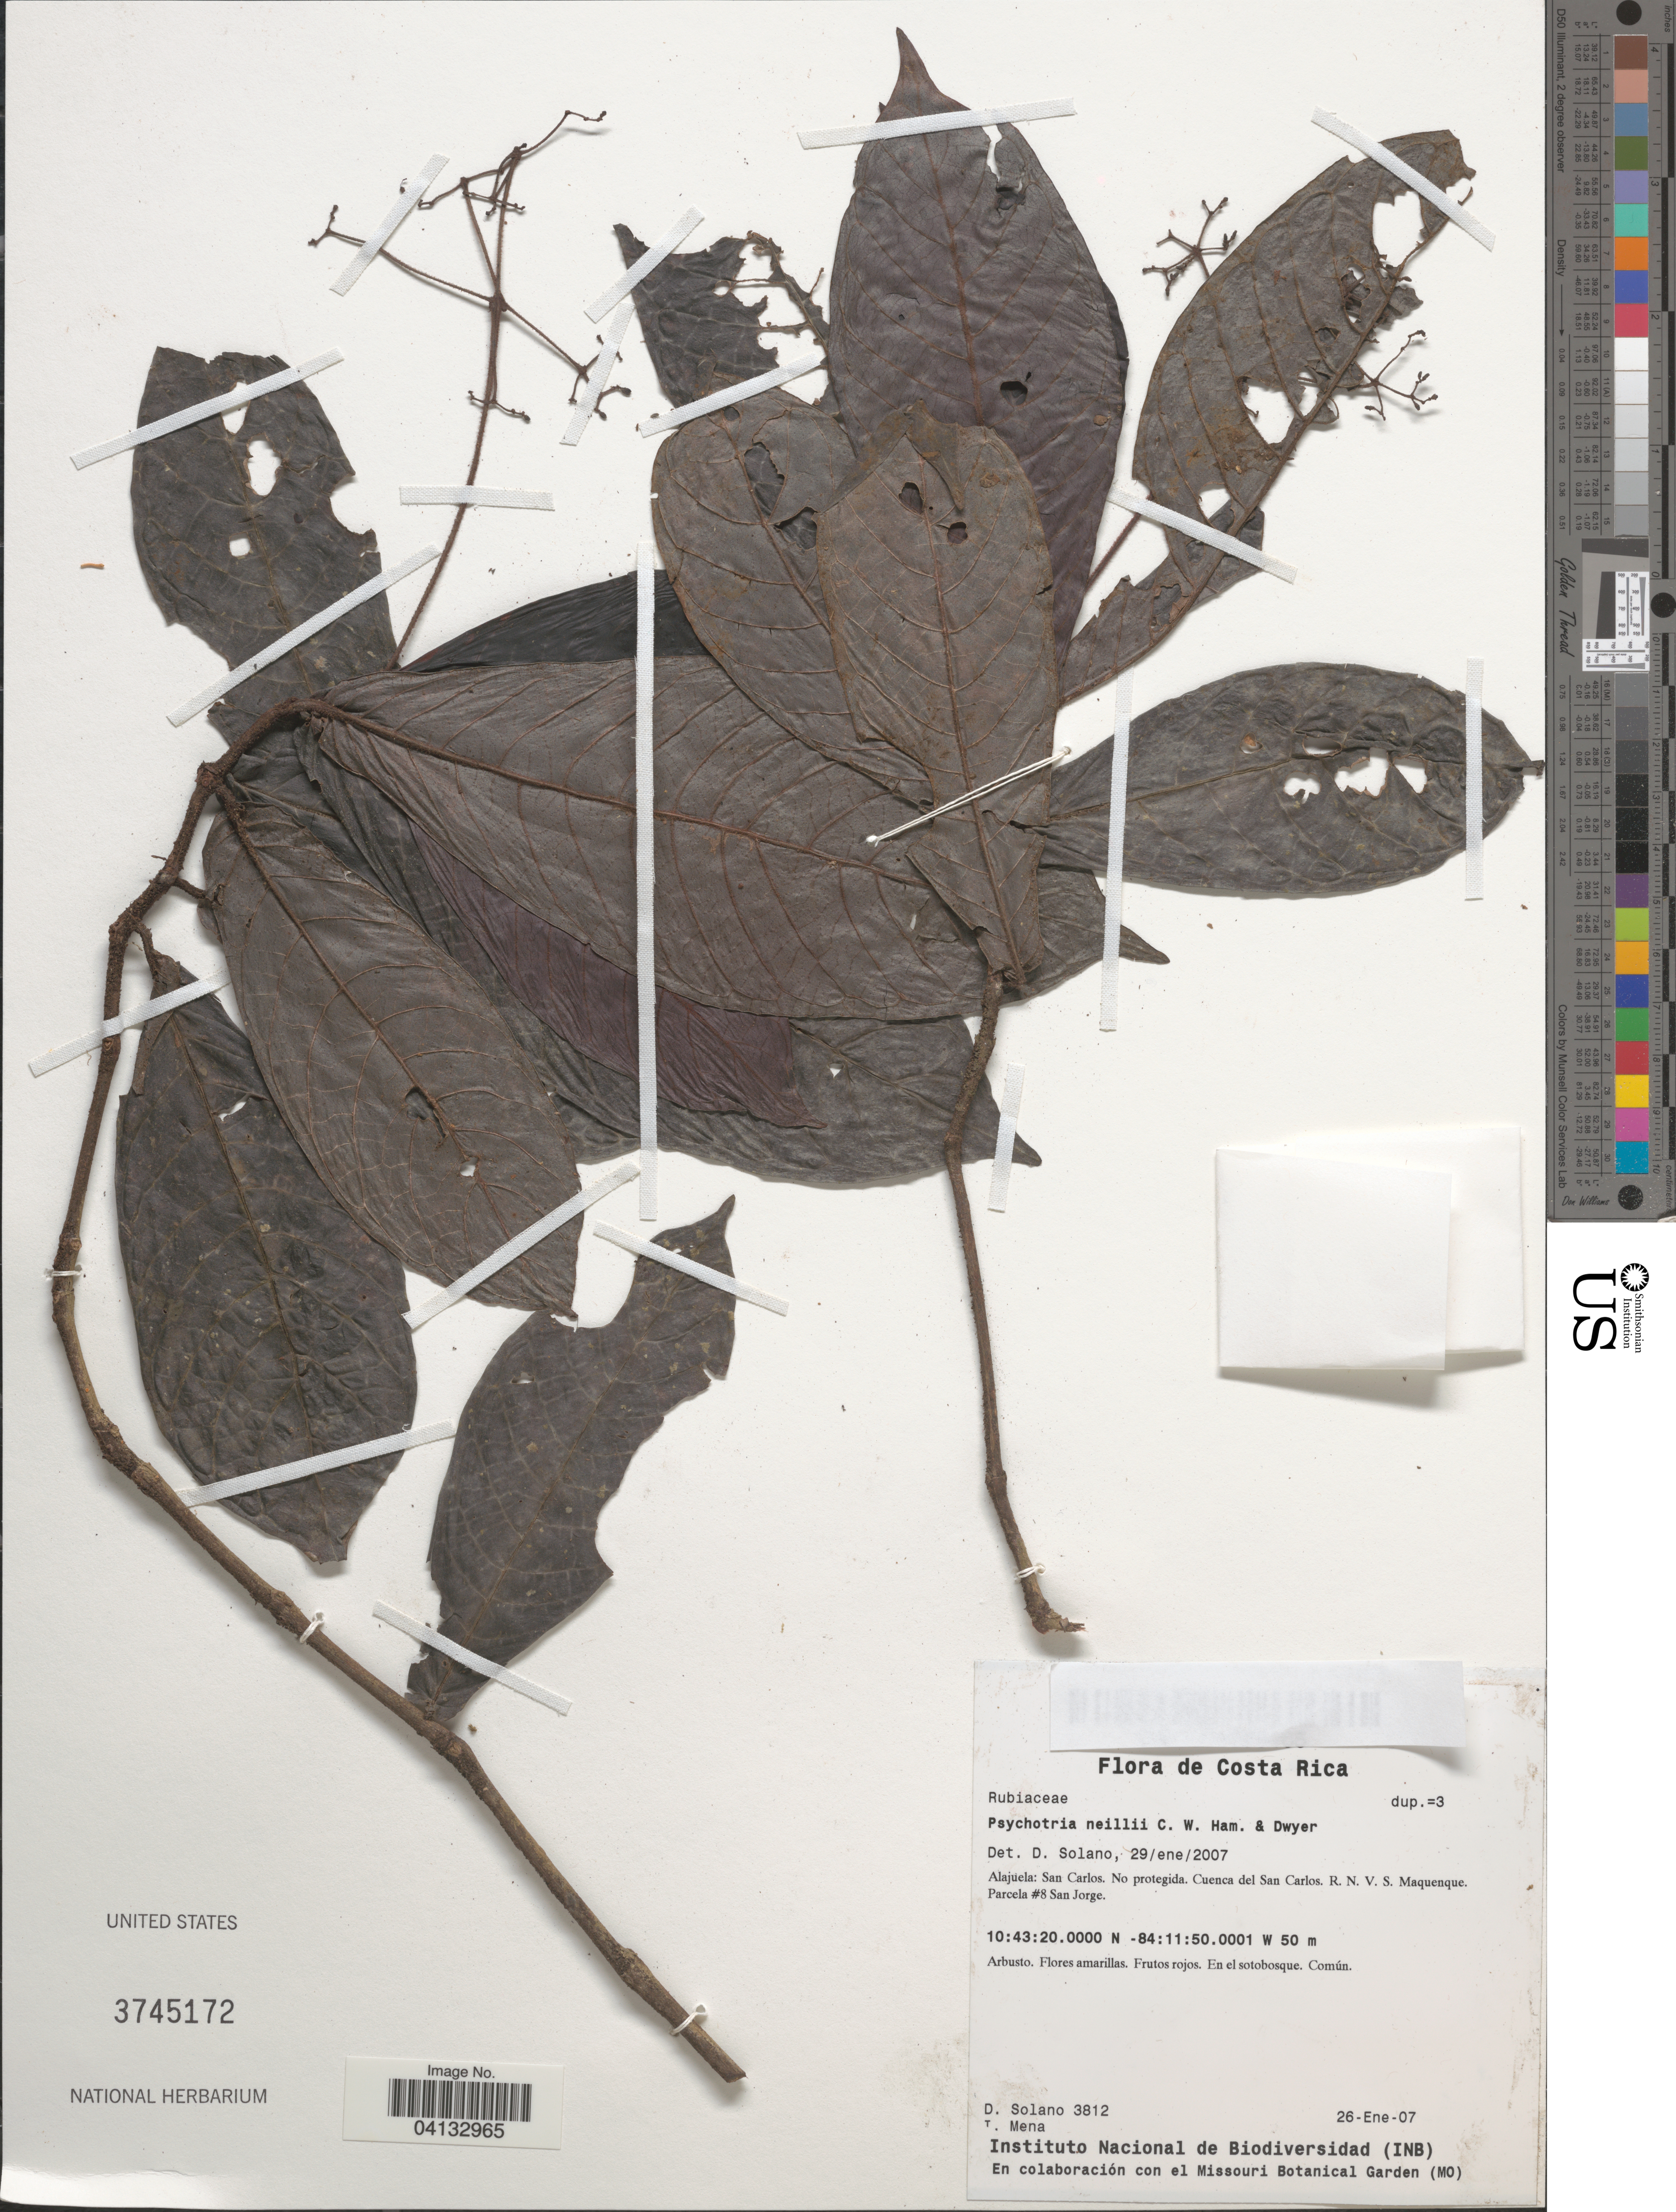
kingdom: Plantae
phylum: Tracheophyta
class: Magnoliopsida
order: Gentianales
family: Rubiaceae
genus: Psychotria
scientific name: Psychotria neillii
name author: C.W. Ham. & Dwyer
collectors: D. Solano & I. Mena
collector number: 3812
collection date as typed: Transcribed d/m/y: 26/1/7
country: Costa Rica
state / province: Alajuela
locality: San Carlos. No protegida. Cuenca del San Carlos. R. N. V. S. Maquenque. Parcela #8 San Jorge.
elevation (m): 50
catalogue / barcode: US 3745172